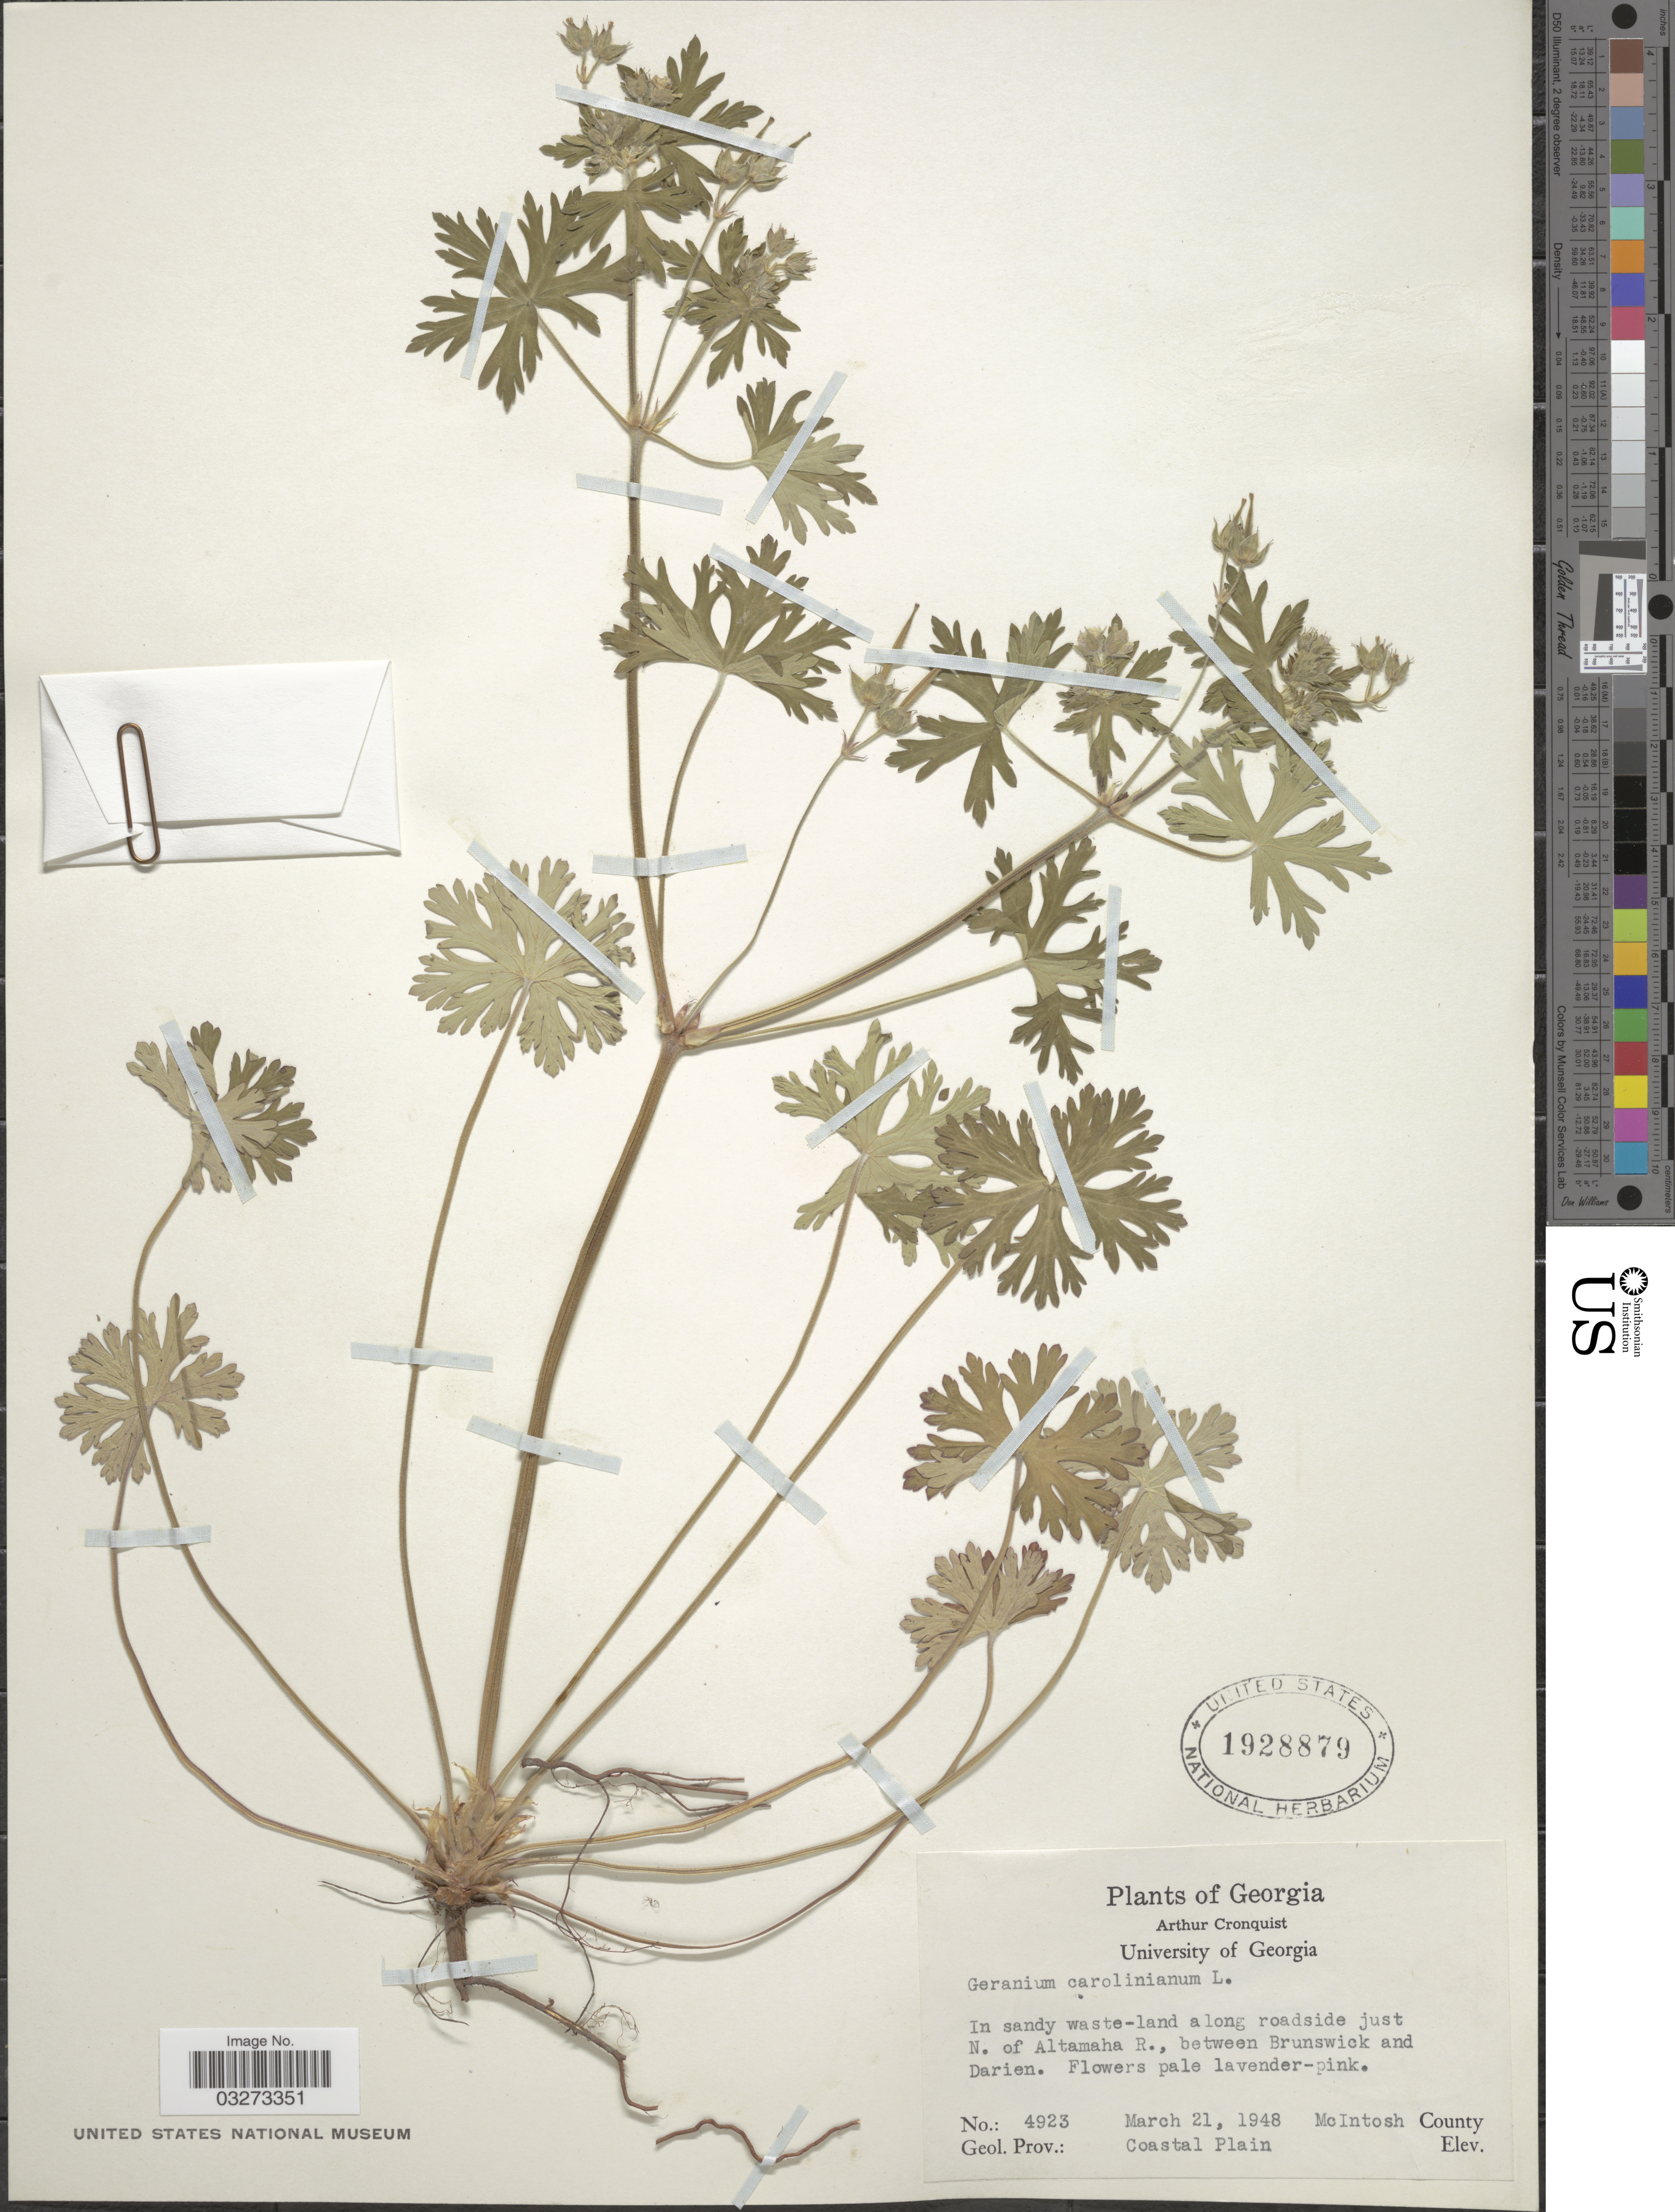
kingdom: Plantae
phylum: Tracheophyta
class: Magnoliopsida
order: Geraniales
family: Geraniaceae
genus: Geranium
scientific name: Geranium carolinianum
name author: L.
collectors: A. J. Cronquist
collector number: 4923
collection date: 1948-03-21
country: United States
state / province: Georgia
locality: In sandy waste-land along roadside just N. of Altamaha R., between Brunswick and Darien. McIntosh County. Geol. Prov.: Coastal Plain.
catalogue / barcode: US 1928879